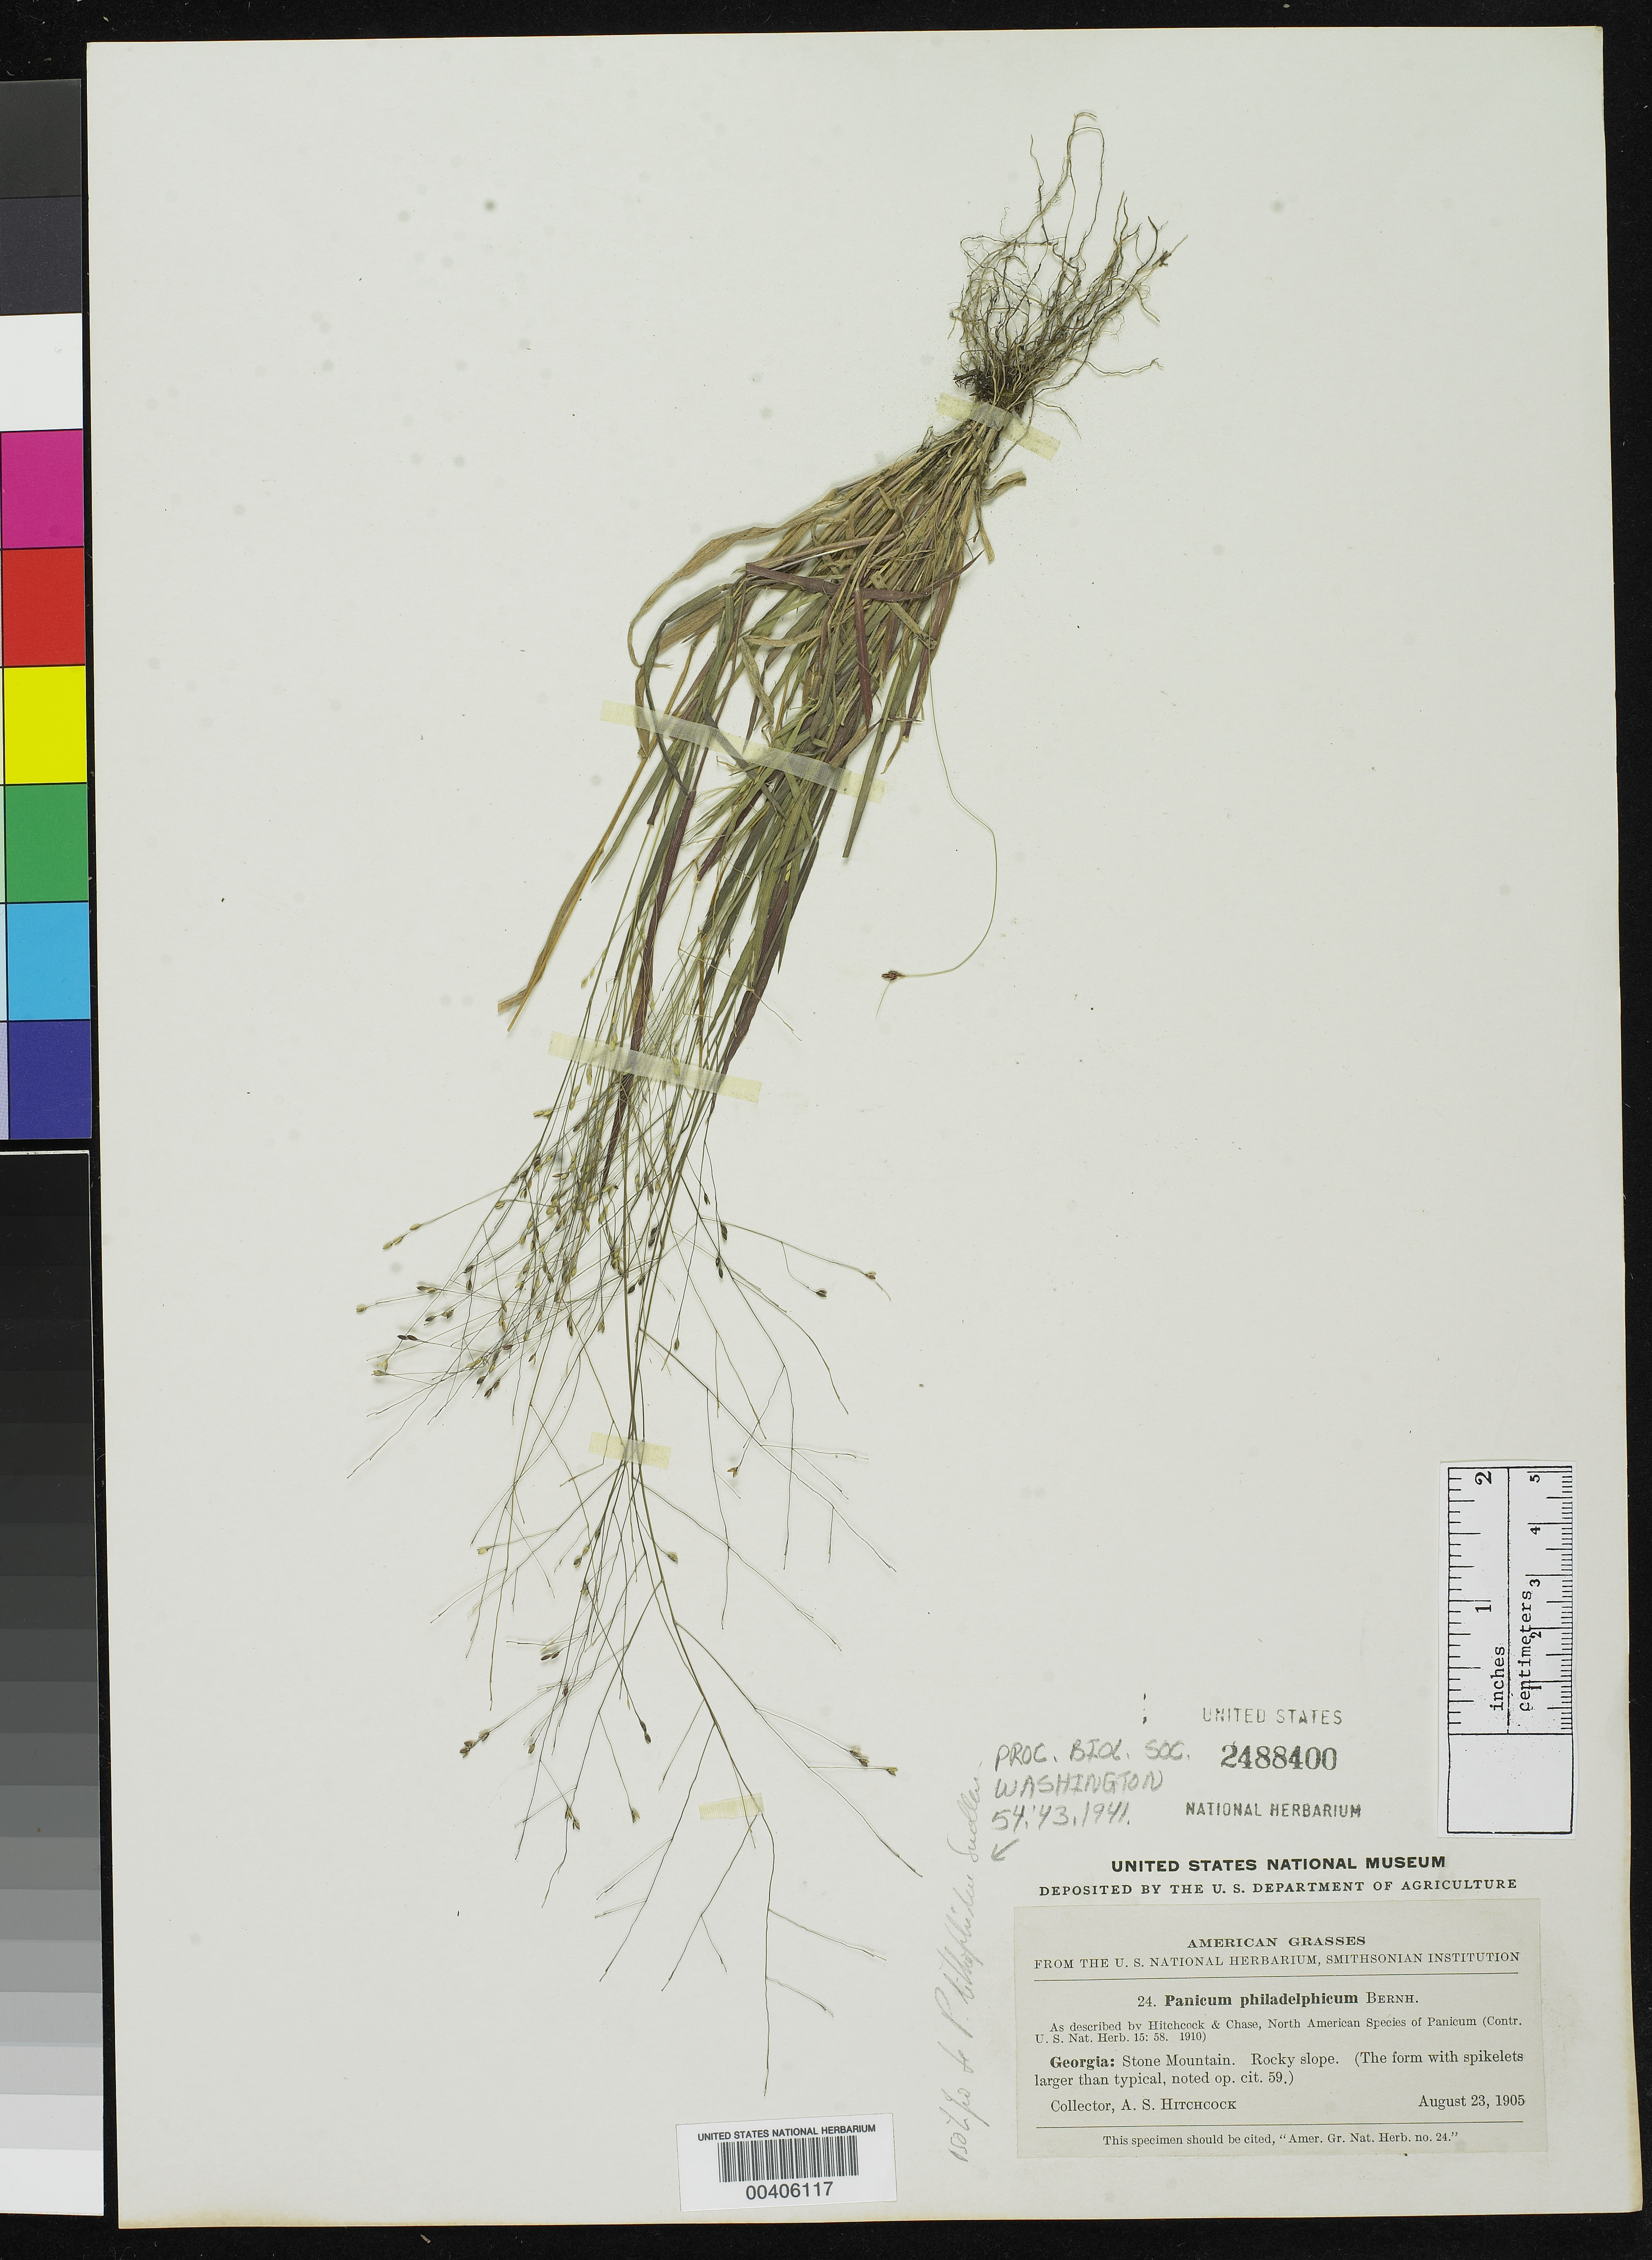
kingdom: Plantae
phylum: Tracheophyta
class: Liliopsida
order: Poales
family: Poaceae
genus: Panicum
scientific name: Panicum lithophilum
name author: Swallen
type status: Isotype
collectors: A. S. Hitchcock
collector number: Amer. Gr. Nat. Herb. no. 24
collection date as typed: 23 Aug 1905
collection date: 1905-08-23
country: United States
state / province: Georgia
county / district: De Kalb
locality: Stone Mountain.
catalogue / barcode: US 2488400